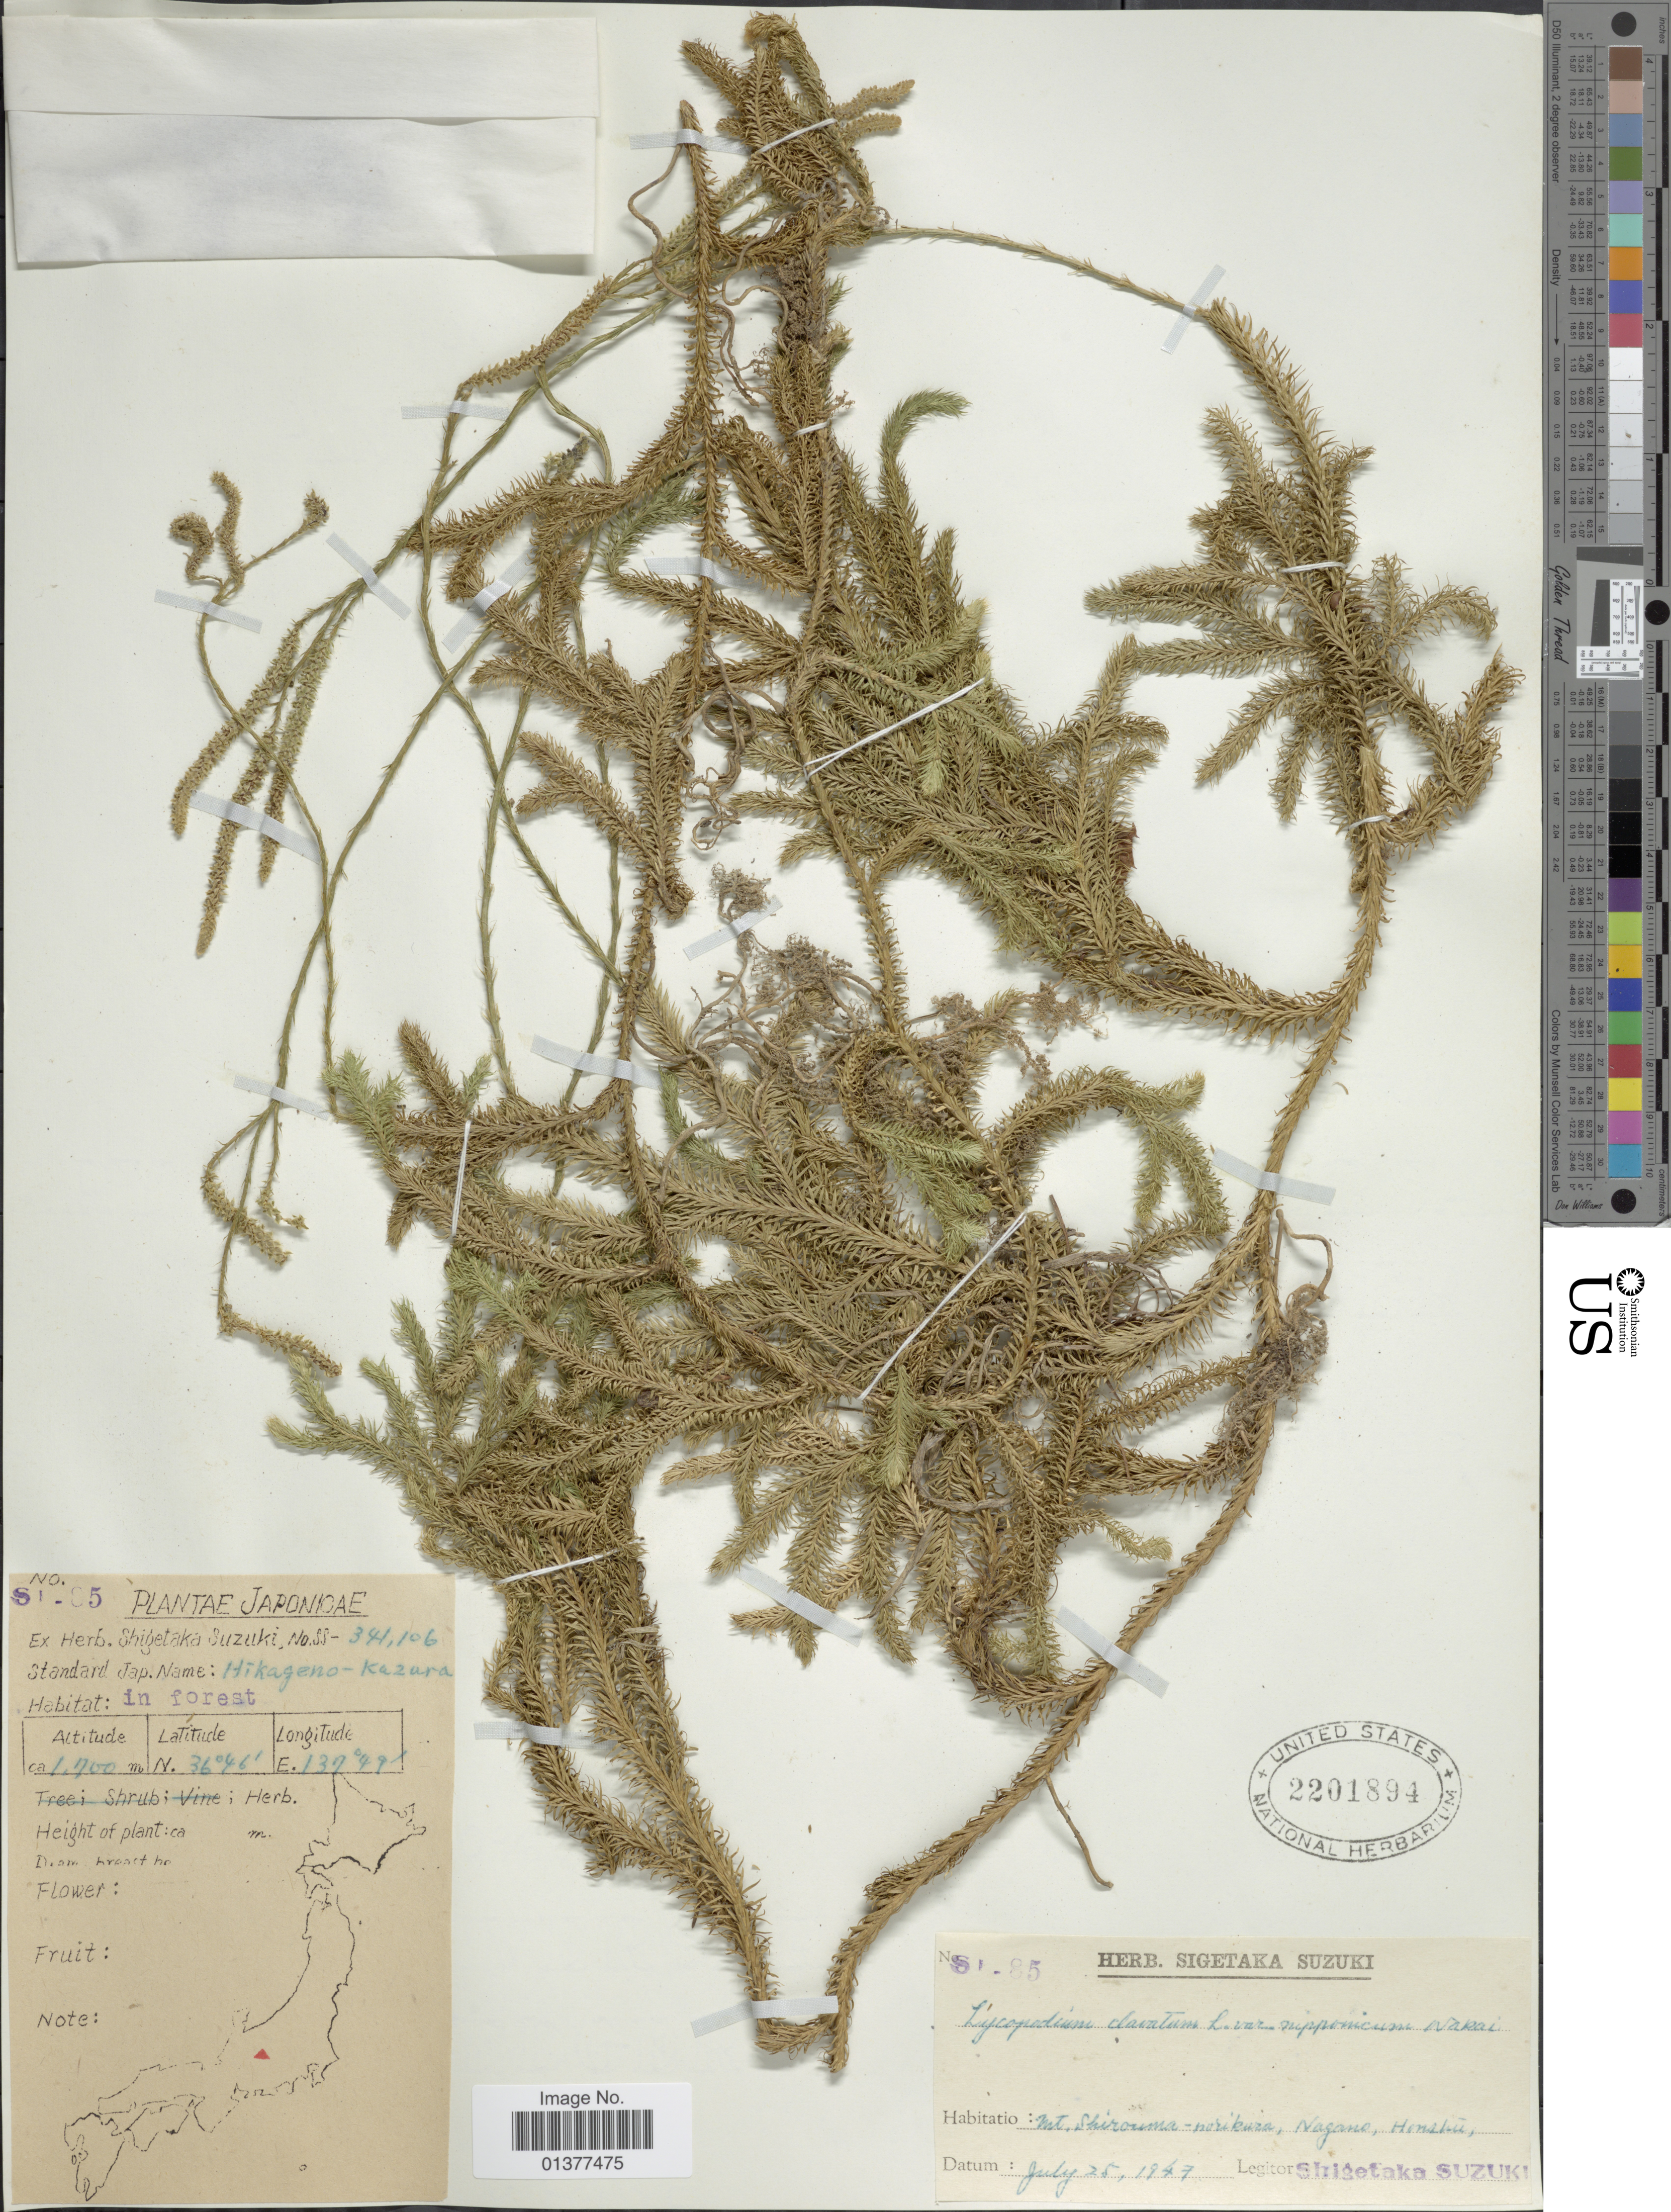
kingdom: Plantae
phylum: Tracheophyta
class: Lycopodiopsida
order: Lycopodiales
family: Lycopodiaceae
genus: Lycopodium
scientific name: Lycopodium clavatum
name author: L.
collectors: S. Suzuki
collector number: SI-85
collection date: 1947-07-25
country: Japan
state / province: Nagano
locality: Mt. Shirouma-norikura, Nagano, Honshu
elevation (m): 1700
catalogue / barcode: US 2201894